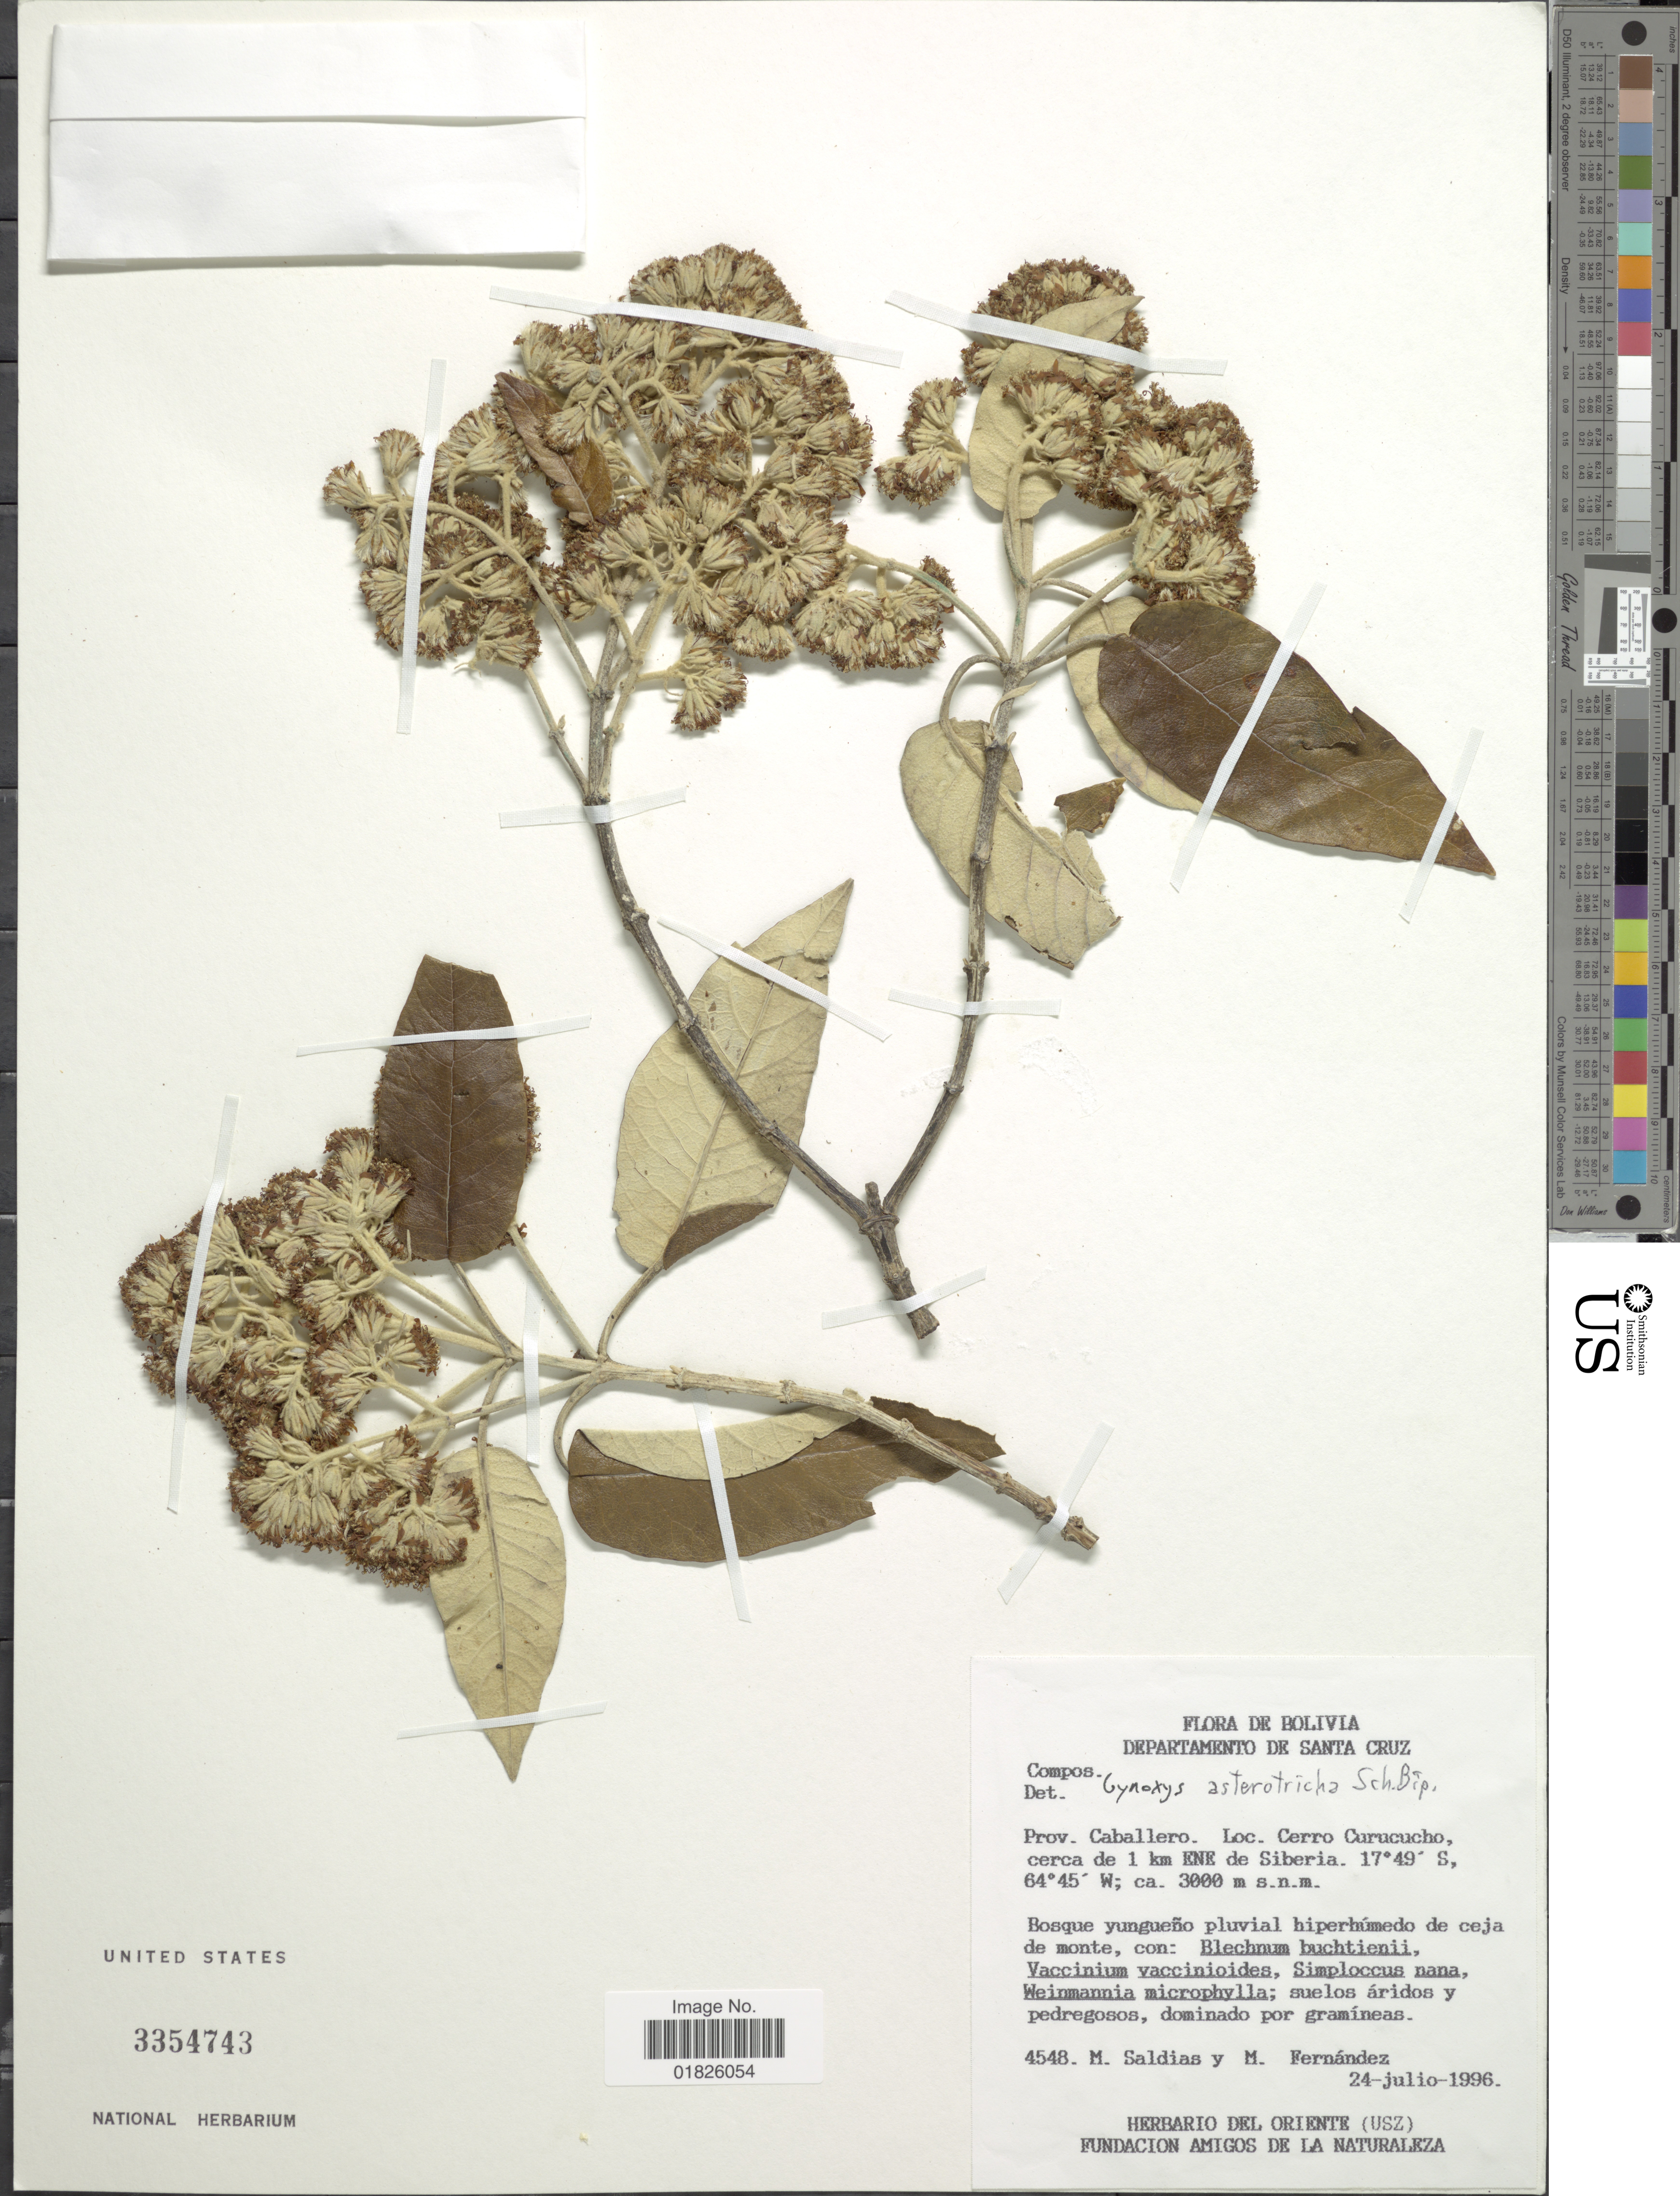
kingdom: Plantae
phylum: Tracheophyta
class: Magnoliopsida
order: Asterales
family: Asteraceae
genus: Gynoxys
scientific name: Gynoxys asterotricha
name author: Sch. Bip.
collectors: M. Saldias & M. Fernández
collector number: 4548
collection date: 1996-07-24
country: Bolivia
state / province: Santa Cruz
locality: Prov. caballero, Cerro Curucucho, cerca de 1 km ENE de Siberia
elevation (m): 3000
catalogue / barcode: US 3354743